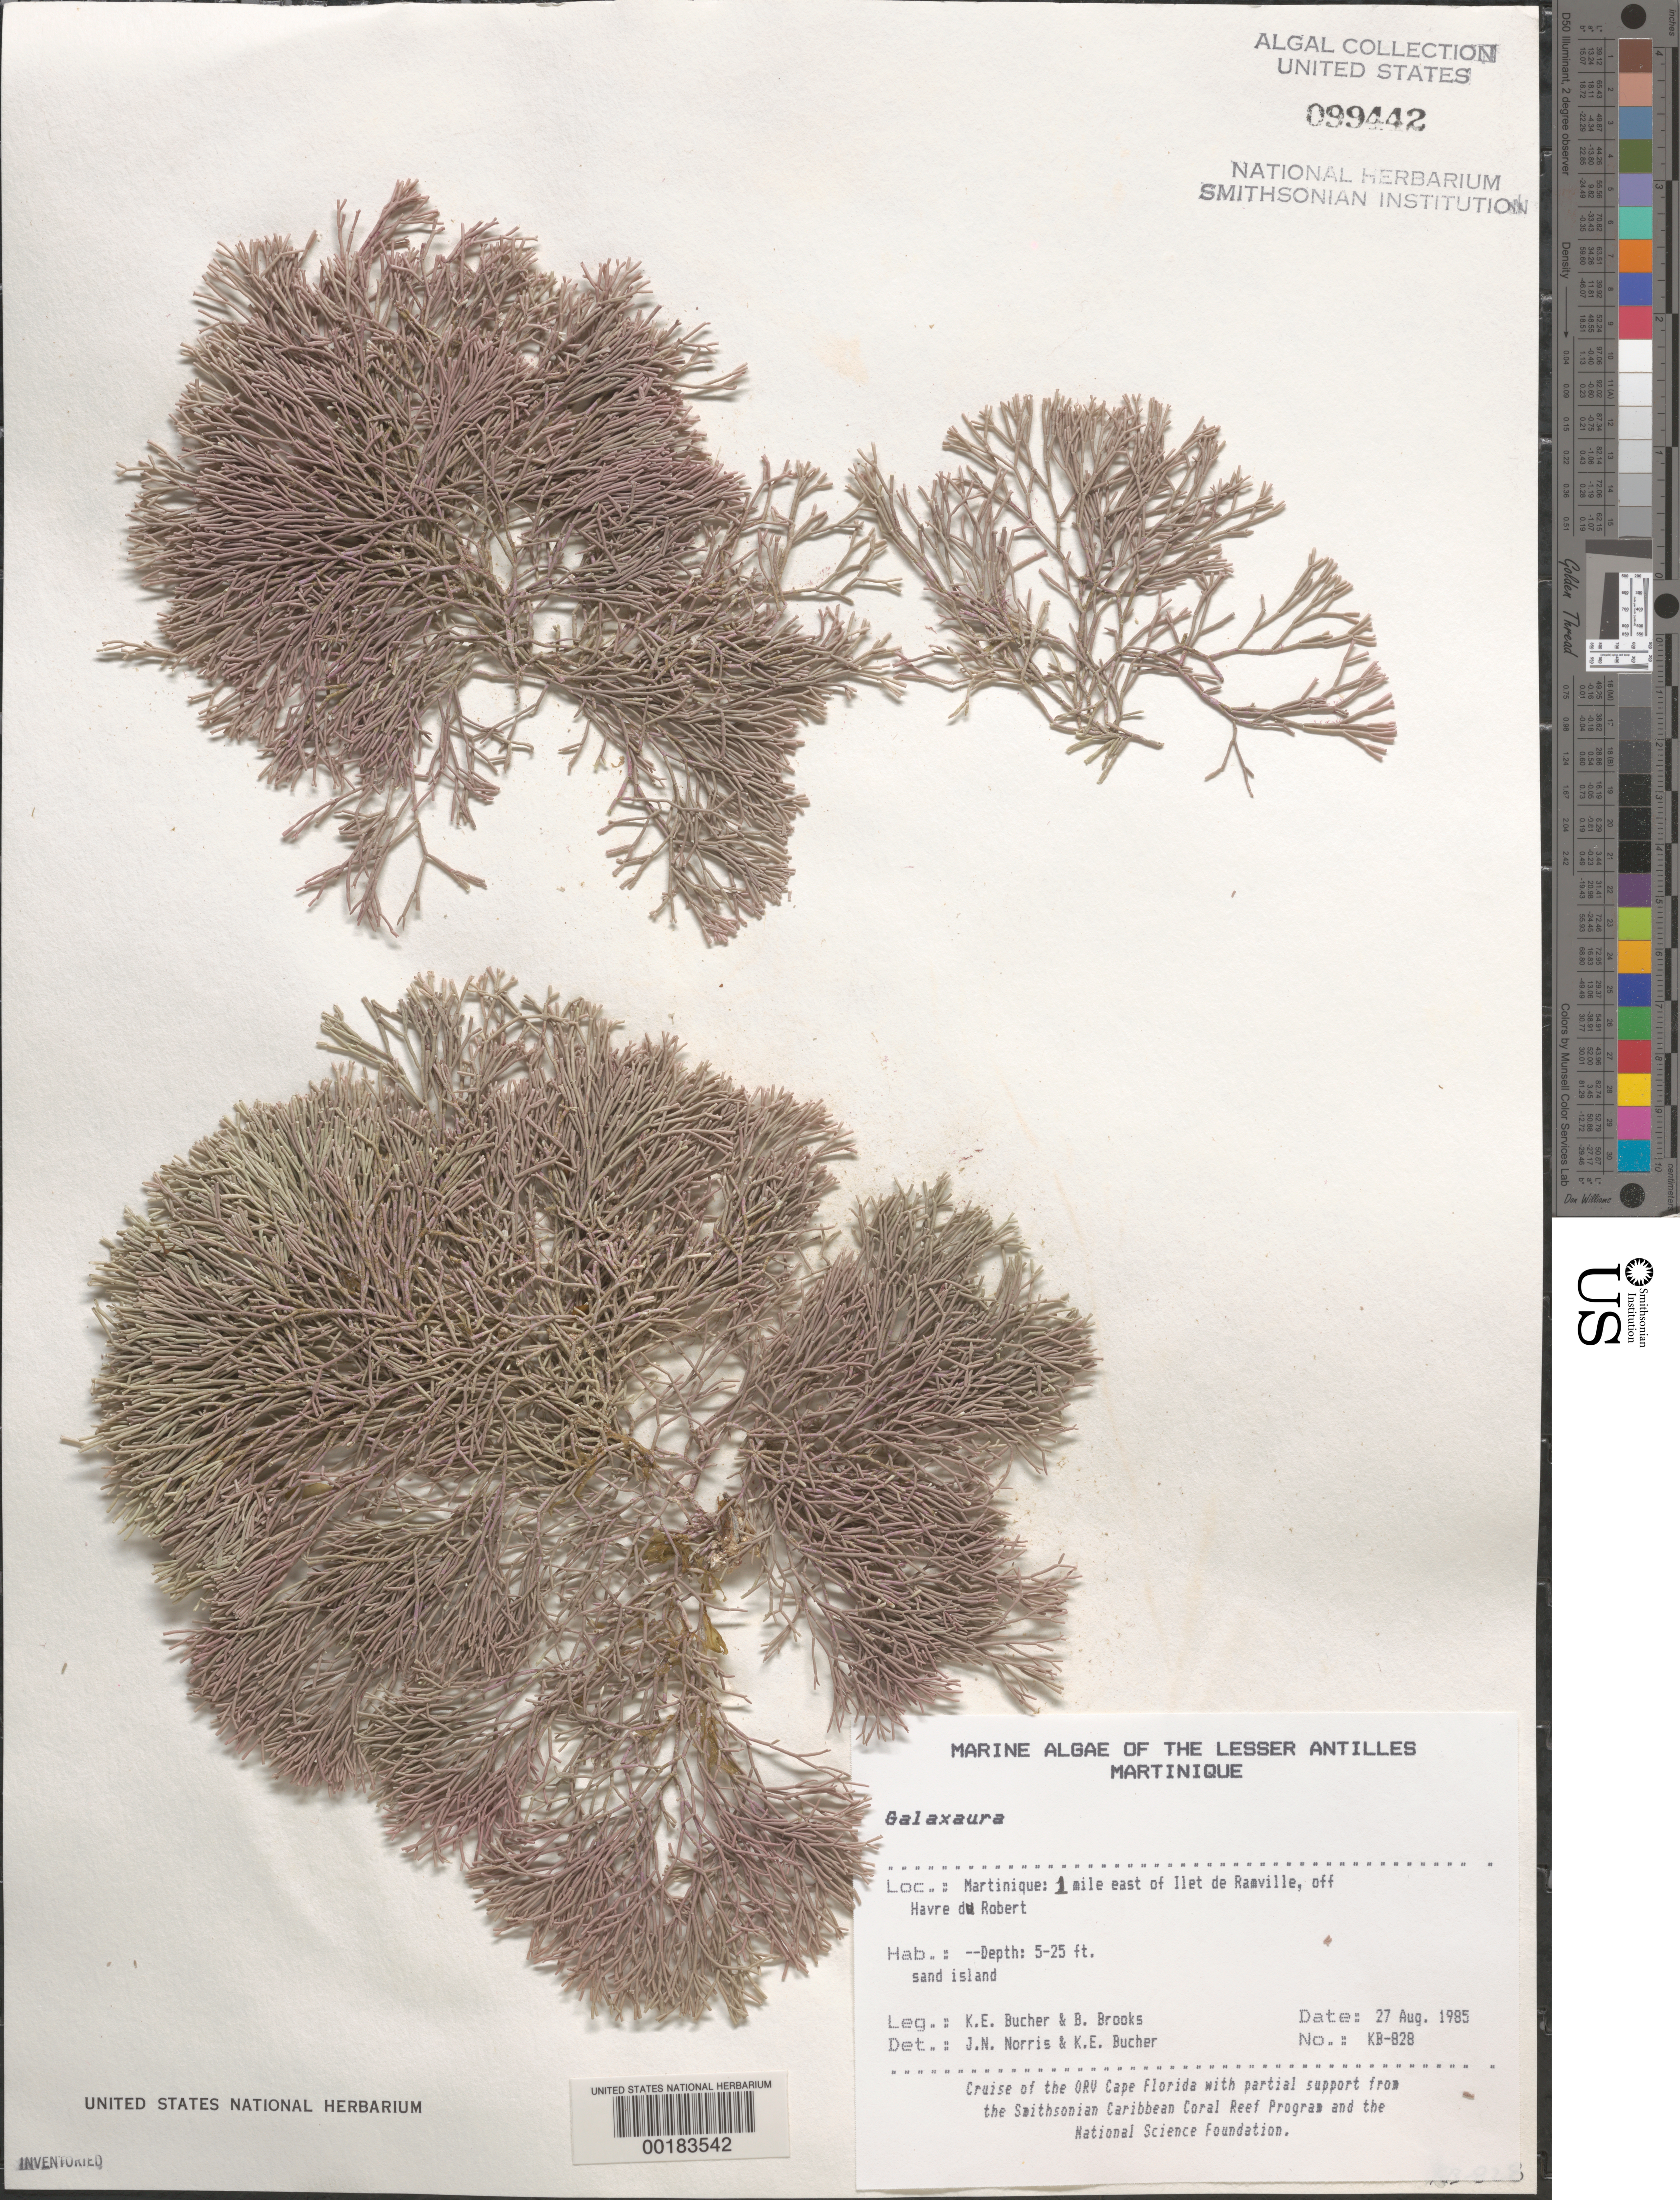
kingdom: Plantae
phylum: Rhodophyta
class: Florideophyceae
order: Nemaliales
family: Galaxauraceae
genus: Galaxaura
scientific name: Galaxaura sp.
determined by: Norris, J. N.; Bucher, K. E.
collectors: K. E. Bucher & B. Brooks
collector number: Kb-828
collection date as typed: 27 Aug 1985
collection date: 1985-08-27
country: Martinique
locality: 1 mile east of Ilet de Ramville, off Havre du Robert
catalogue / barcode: US 99442